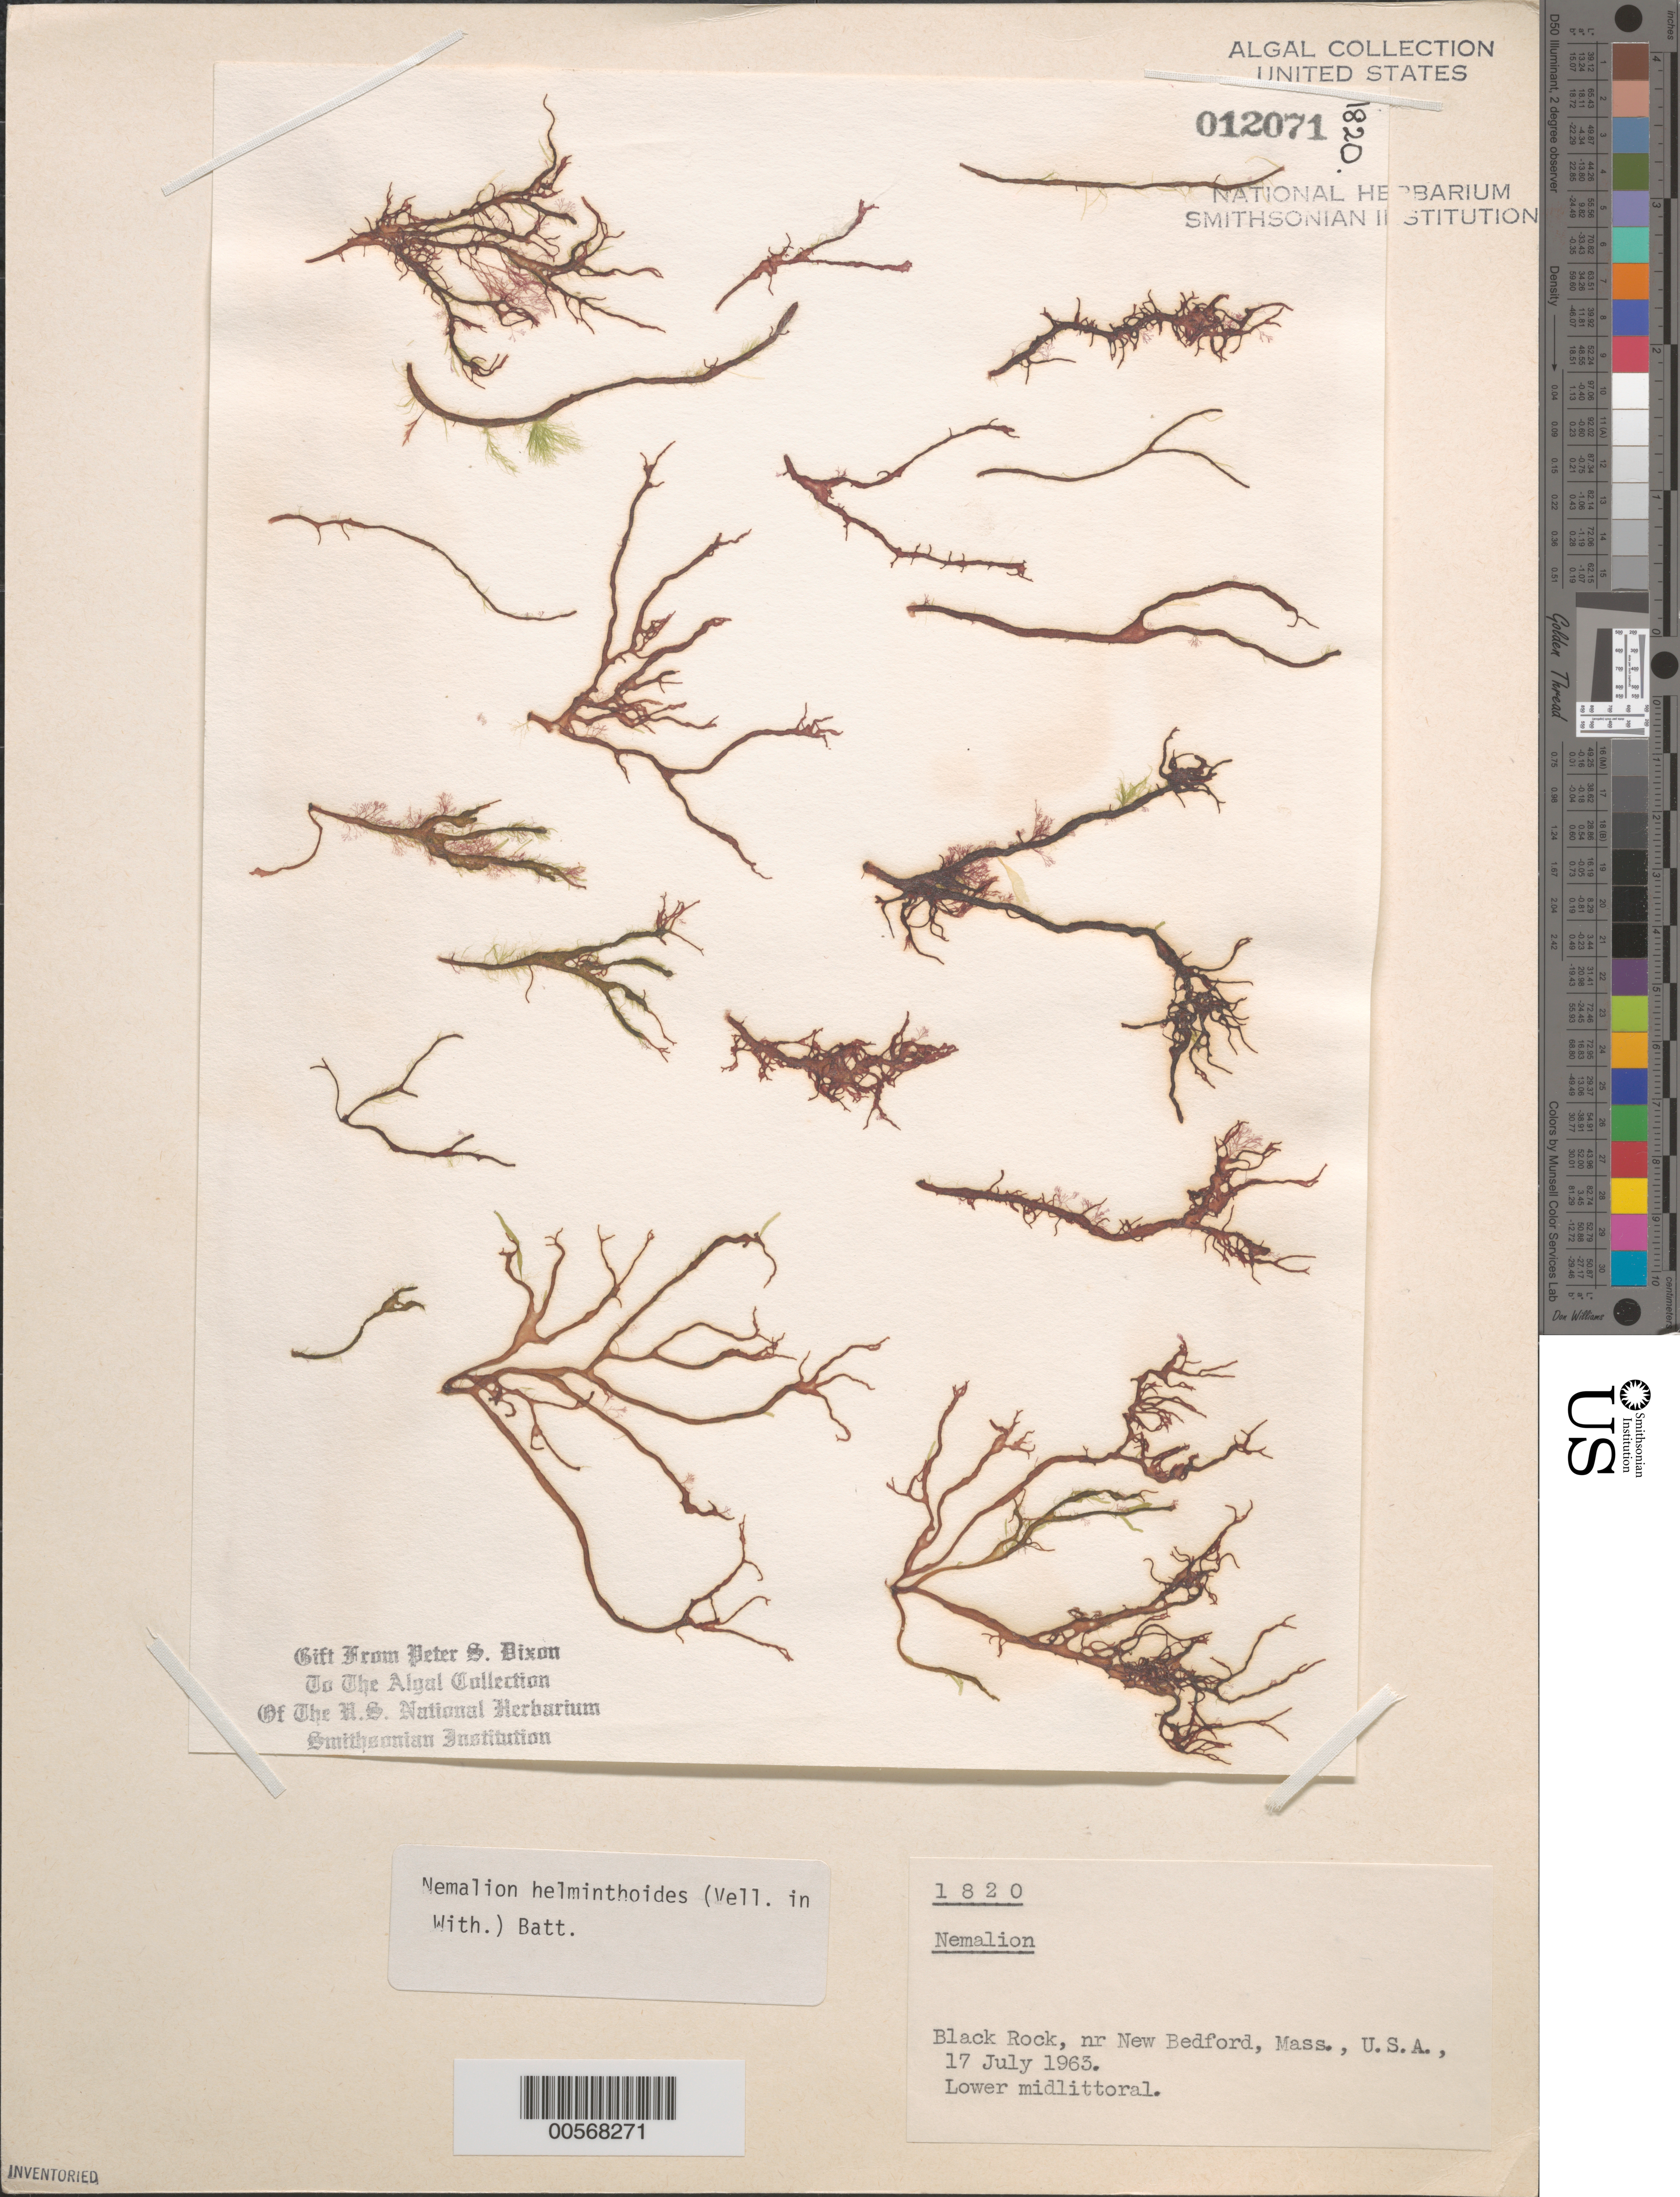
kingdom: Plantae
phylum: Rhodophyta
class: Florideophyceae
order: Nemaliales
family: Nemaliaceae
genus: Nemalion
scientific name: Nemalion multifidum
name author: (Lyngb.) Chauvin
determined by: Algae name updating Project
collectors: P. S. Dixon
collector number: PSD 1820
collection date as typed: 17 Jul 1963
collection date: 1963-07-17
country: United States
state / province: Massachusetts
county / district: Bristol County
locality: Black Rock, near New Bedford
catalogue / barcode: US 12071